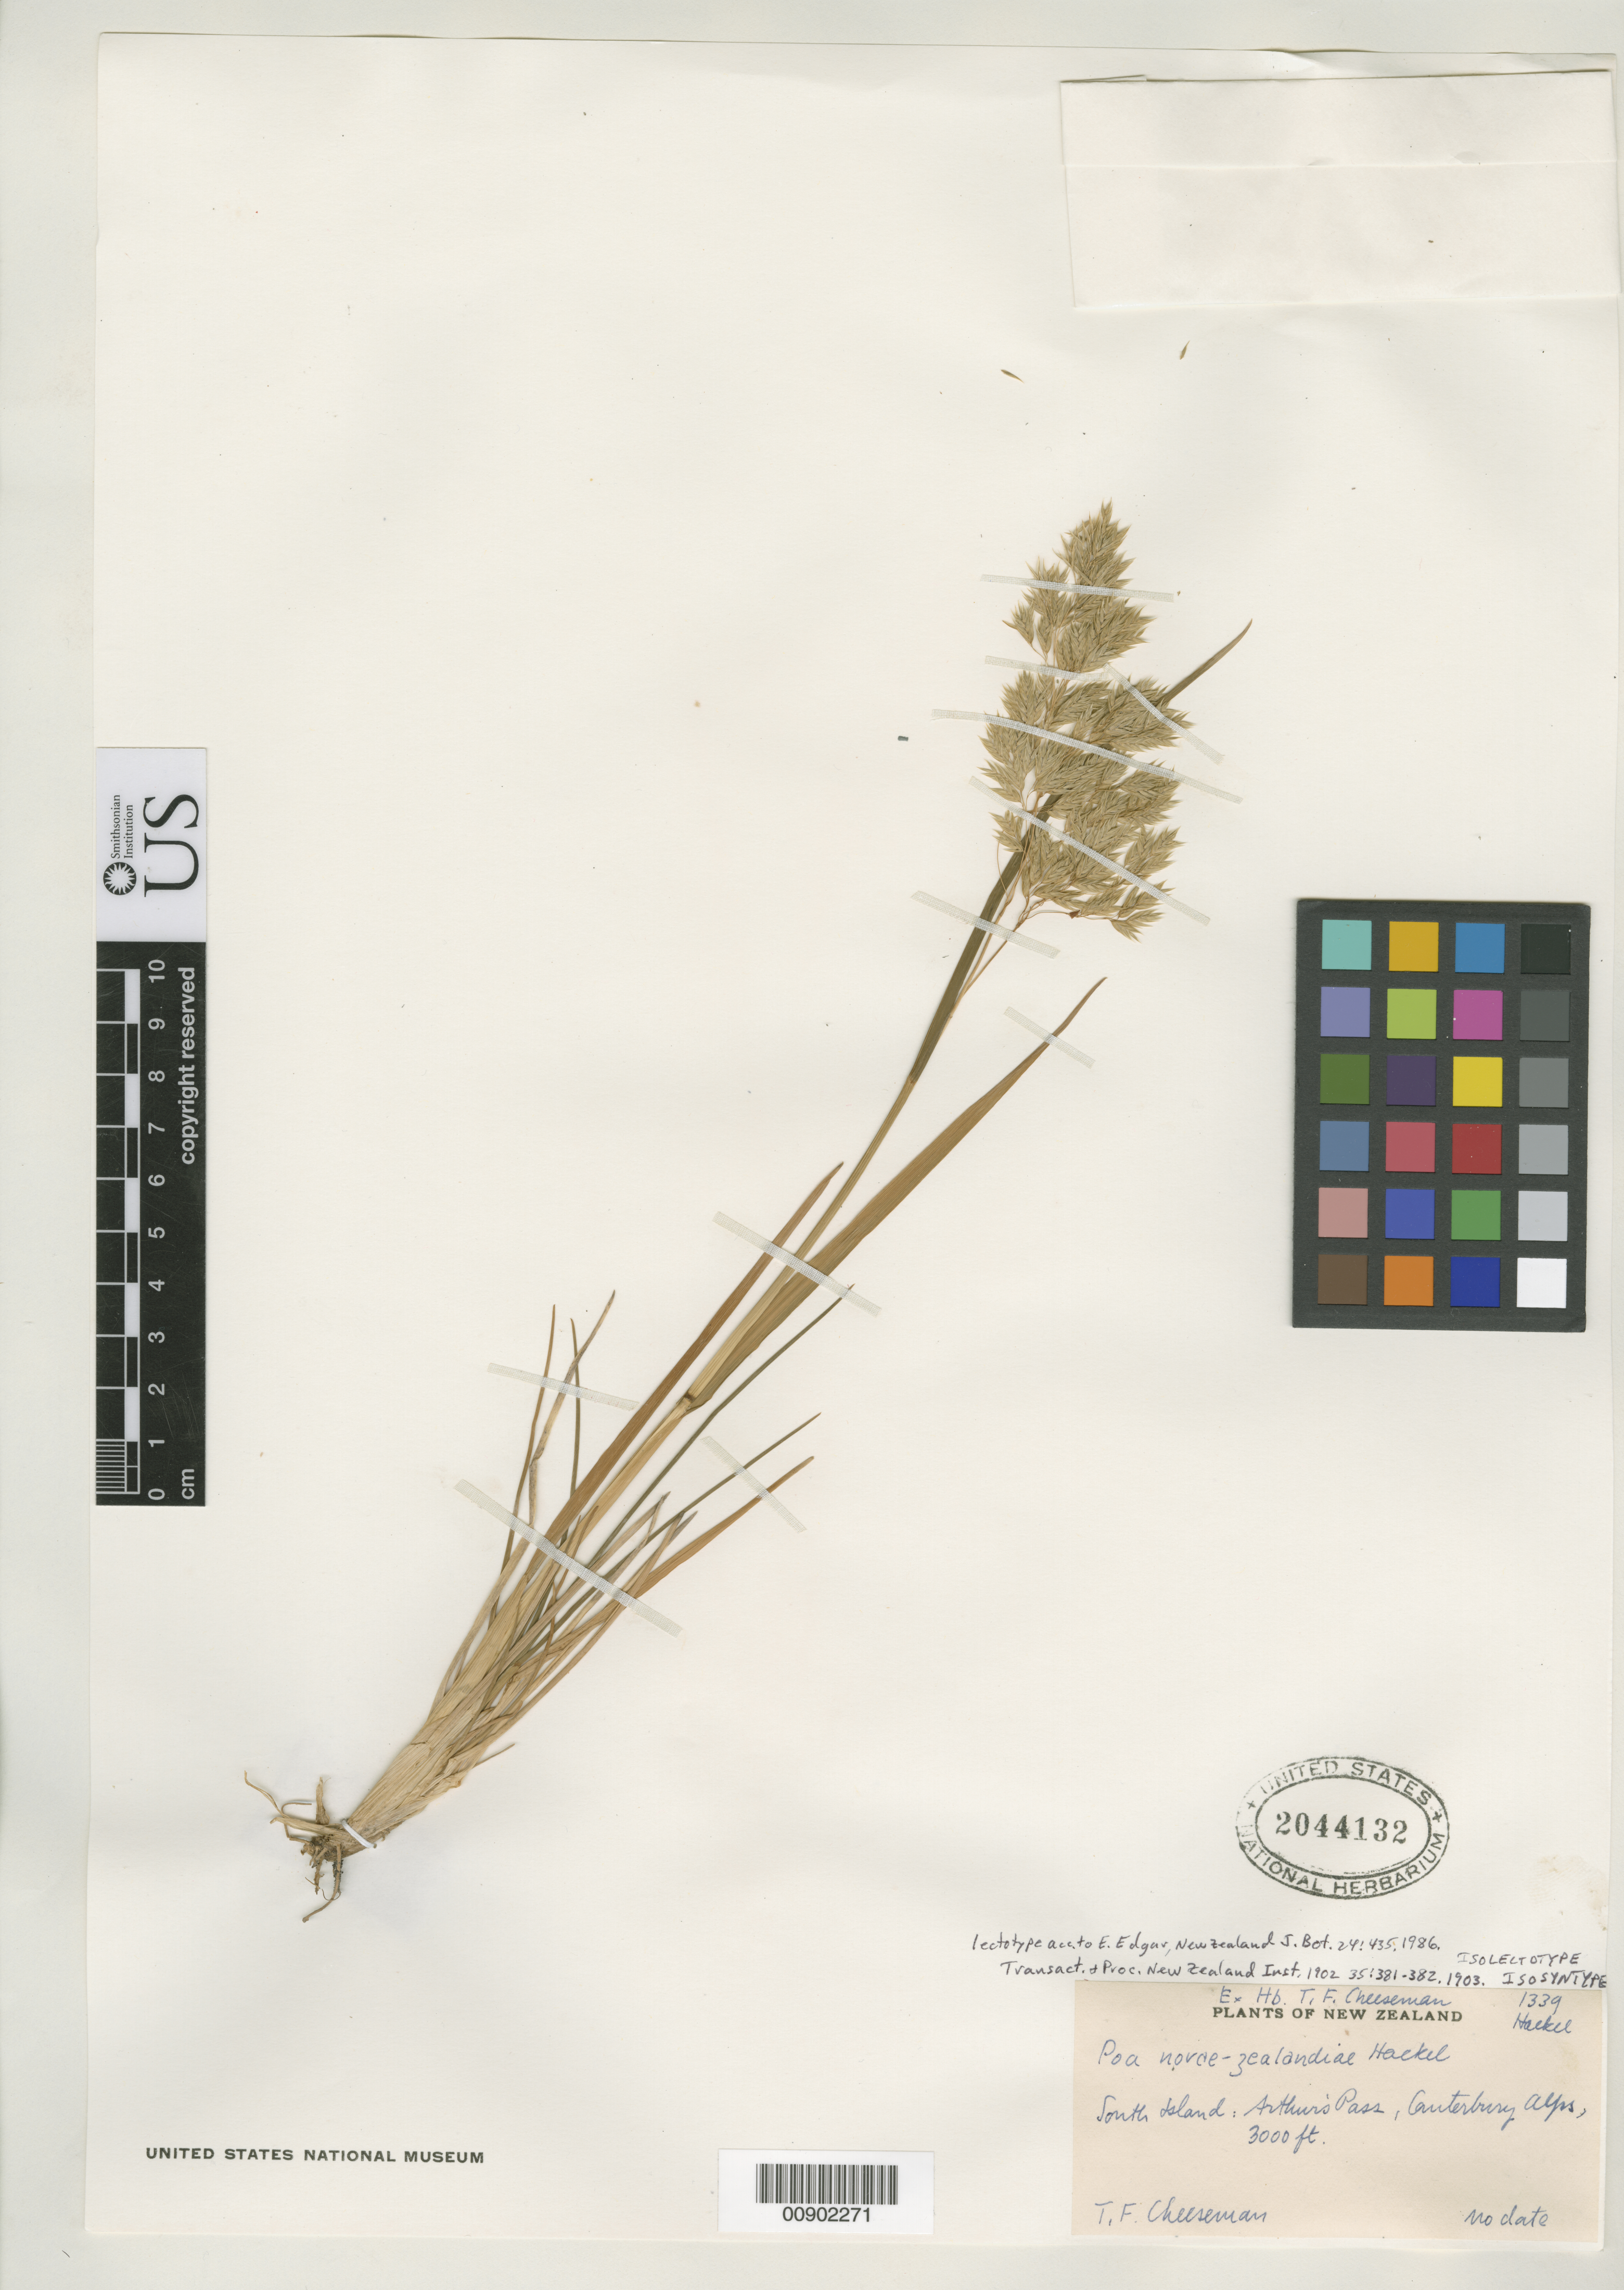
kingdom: Plantae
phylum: Tracheophyta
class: Liliopsida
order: Poales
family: Poaceae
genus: Poa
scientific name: Poa novae-zelandiae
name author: Hack.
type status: Isolectotype; Isosyntype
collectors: T. F. Cheeseman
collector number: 1339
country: New Zealand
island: South Island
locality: South Island: Arthur's Pass, Canterbury Alps.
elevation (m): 914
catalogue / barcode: US 2044132